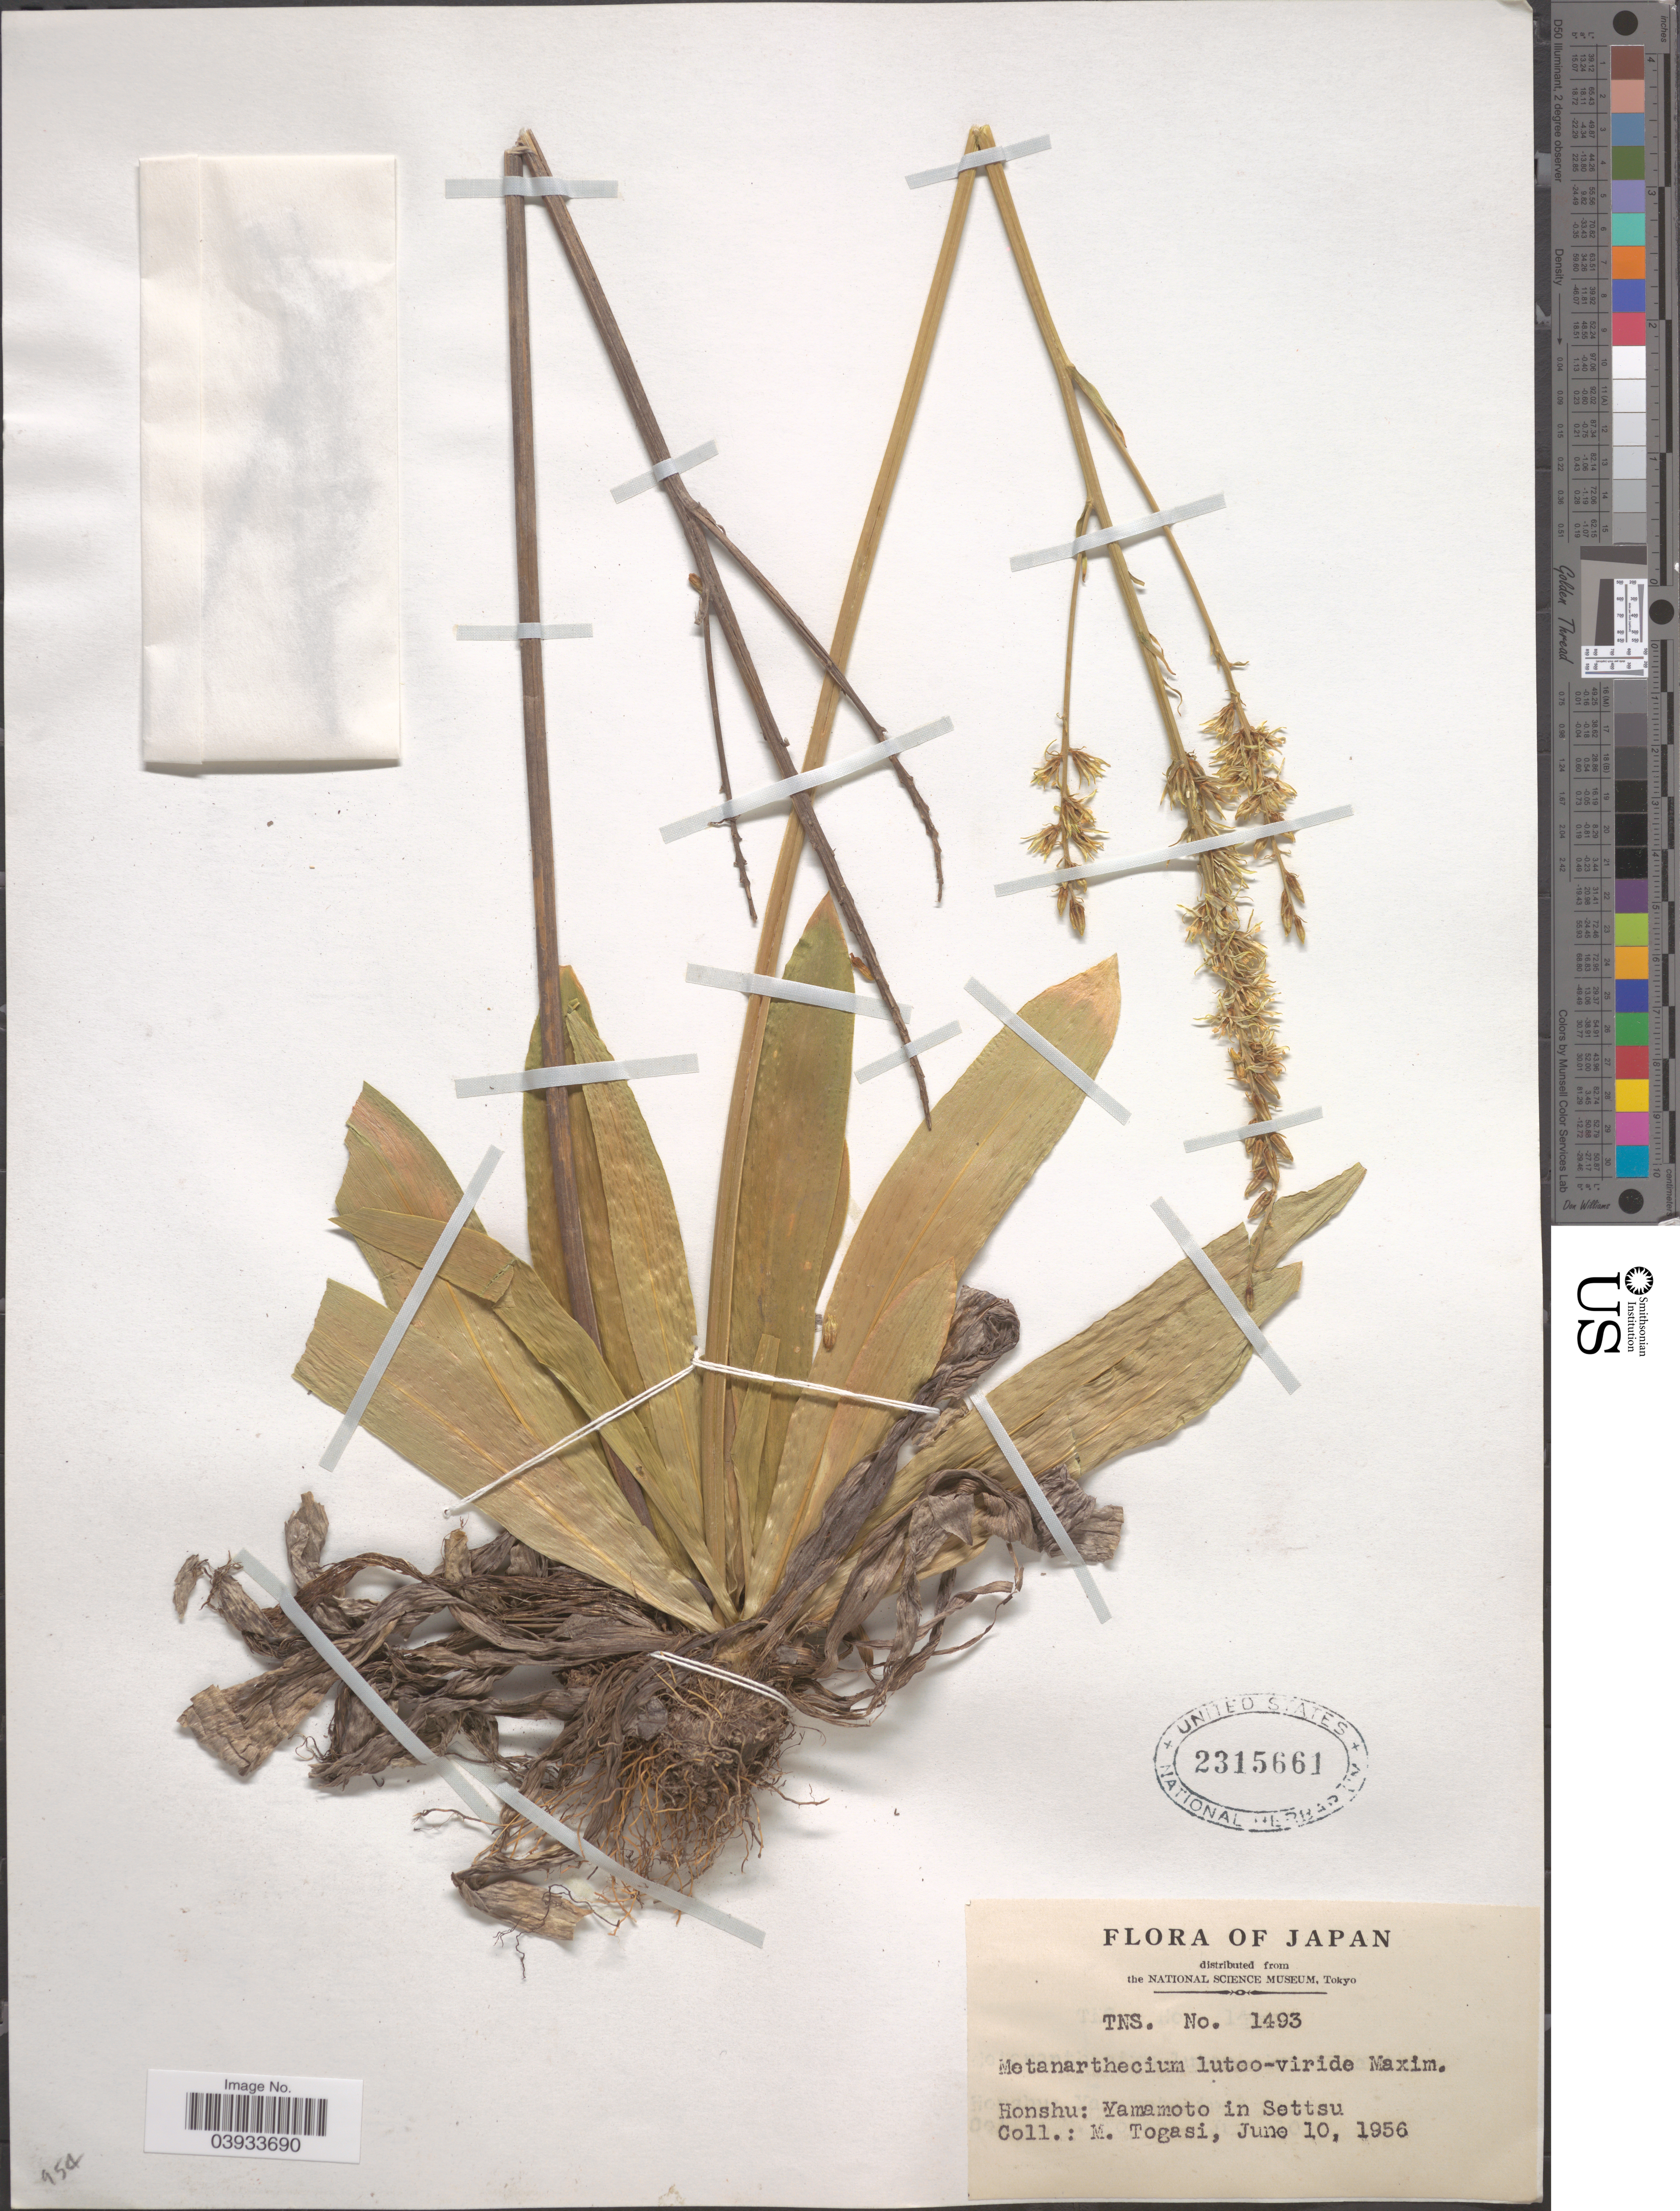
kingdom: Plantae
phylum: Tracheophyta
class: Liliopsida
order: Dioscoreales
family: Nartheciaceae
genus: Metanarthecium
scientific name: Metanarthecium luteo-viride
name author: Maxim.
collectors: M. Togasi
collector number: TNS1493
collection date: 1956-06-10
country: Japan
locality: Honshu: Yamamoto in Settsu.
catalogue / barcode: US 2315661